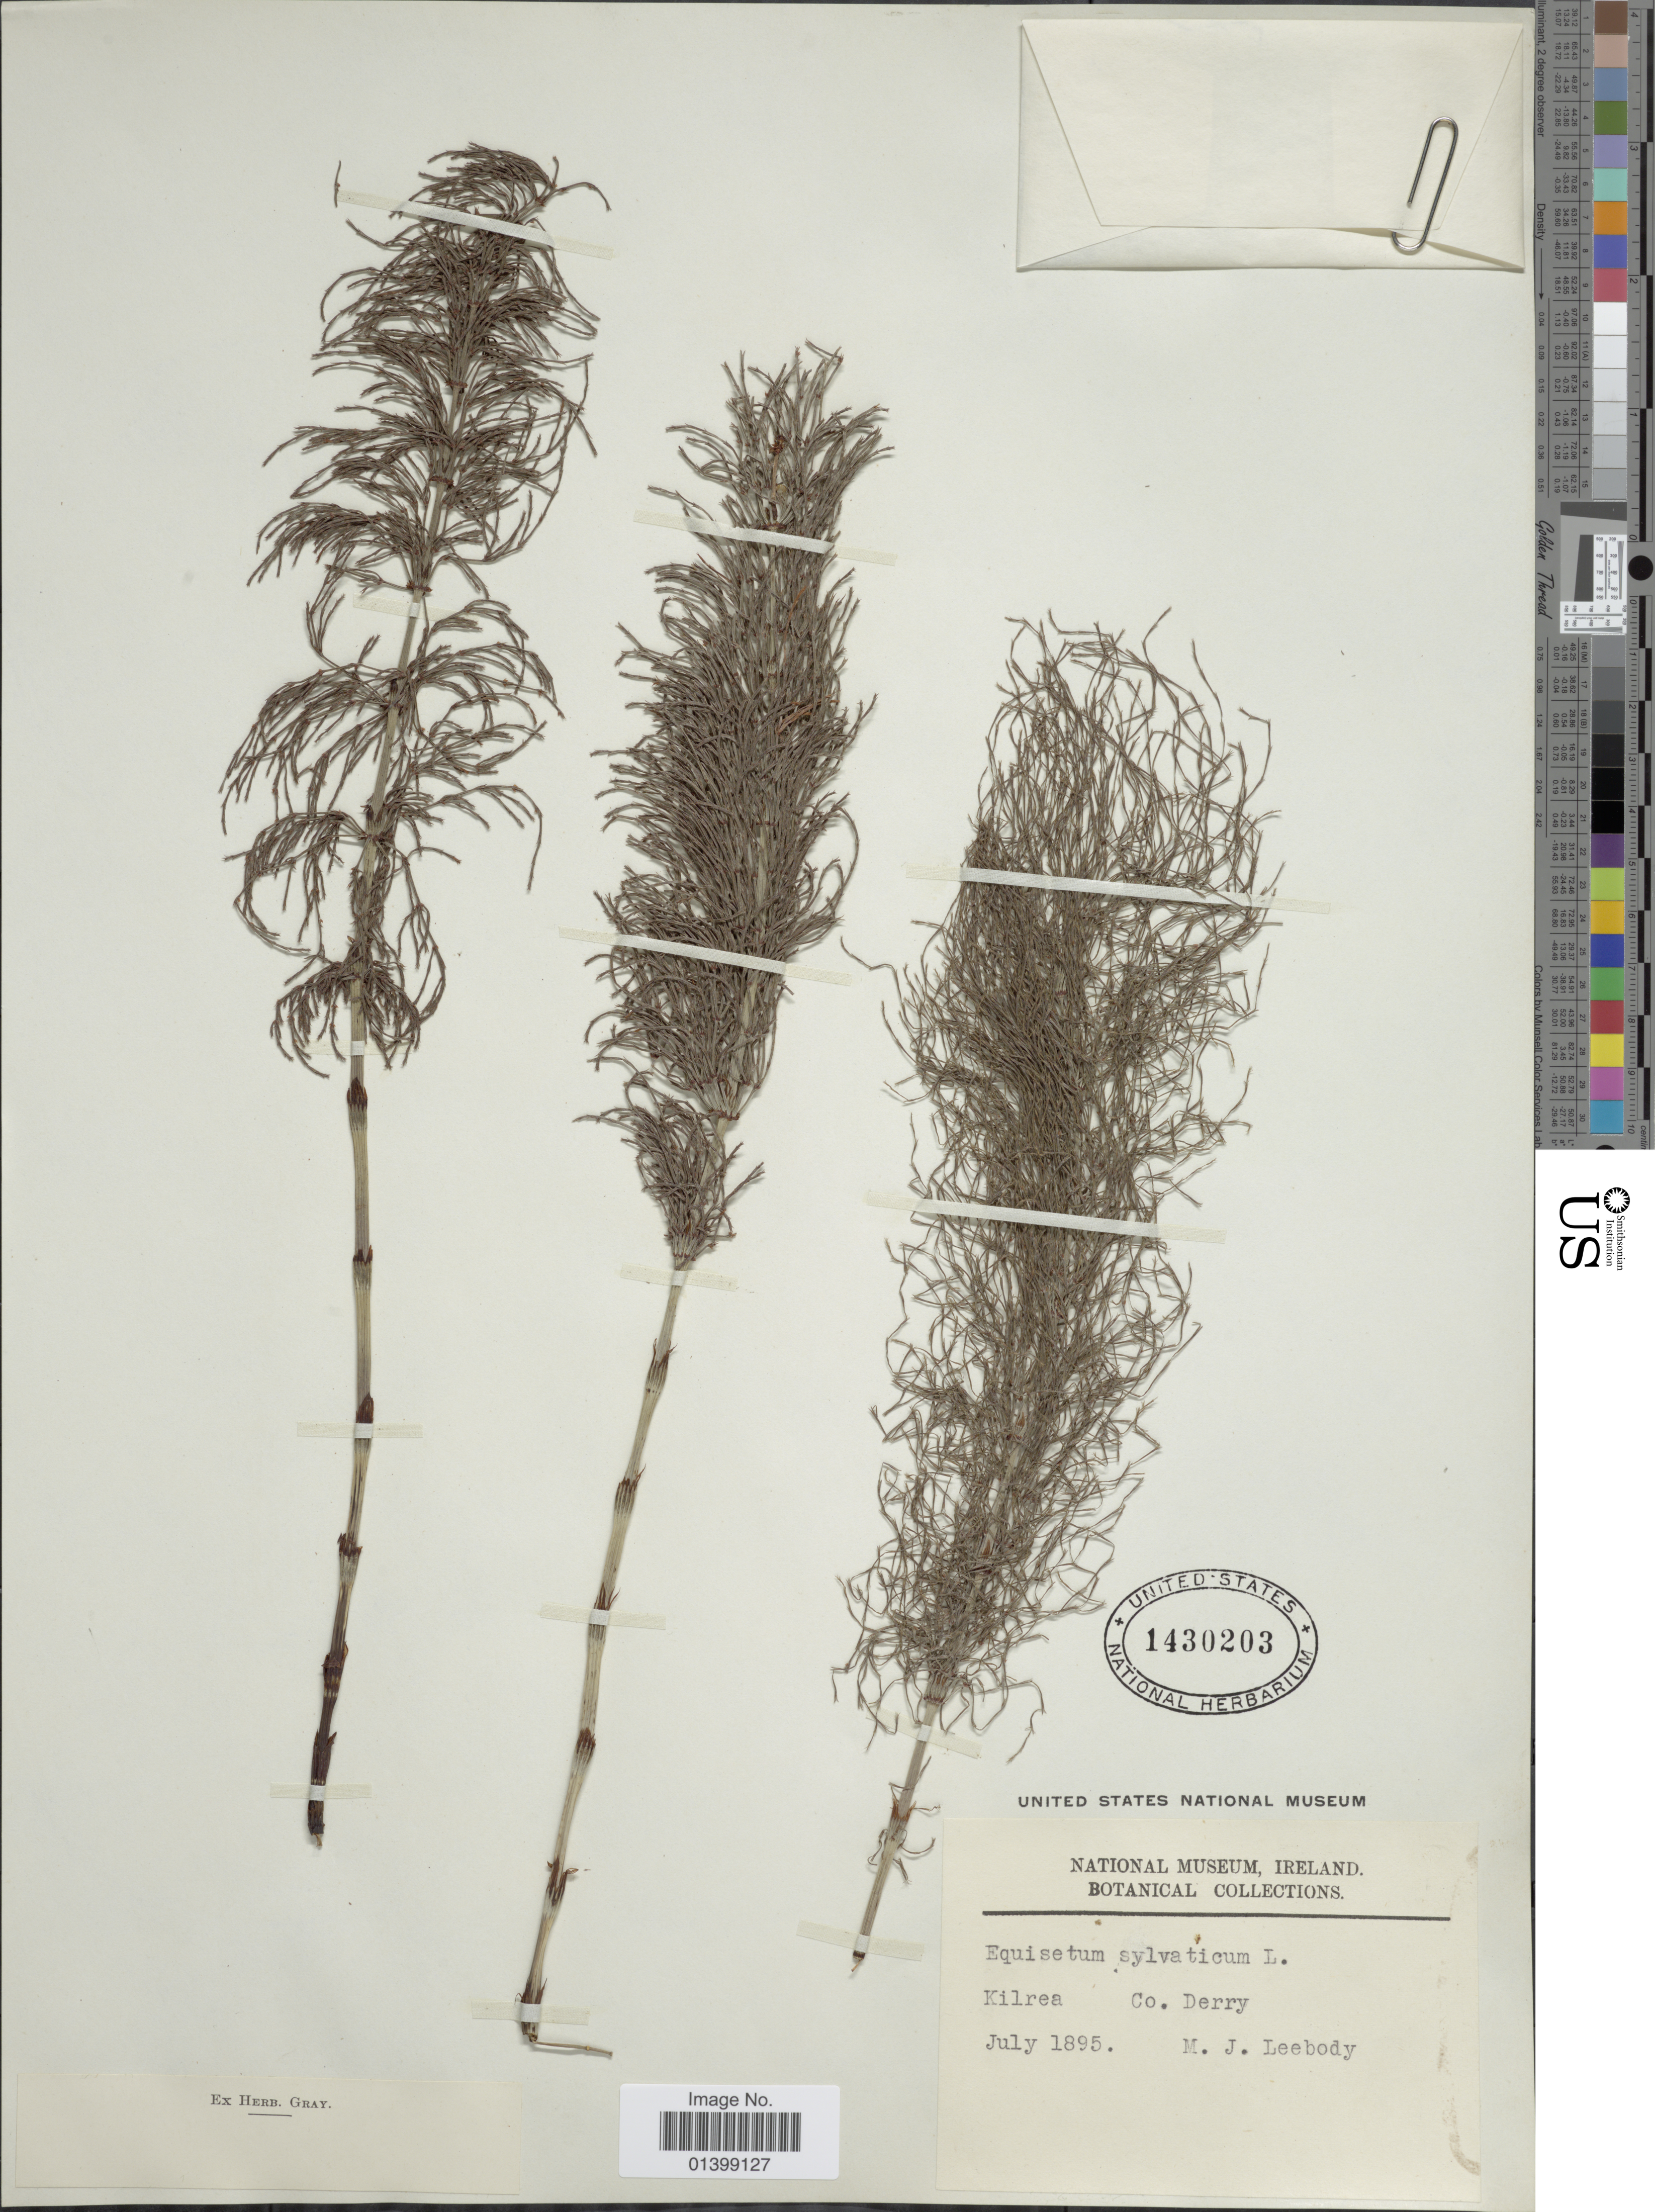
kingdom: Plantae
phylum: Tracheophyta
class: Polypodiopsida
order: Equisetales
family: Equisetaceae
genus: Equisetum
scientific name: Equisetum sylvaticum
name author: L.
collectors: M. Leebody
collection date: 1895-07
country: United Kingdom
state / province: Northern Ireland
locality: Kilrea Co Derry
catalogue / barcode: US 1430203